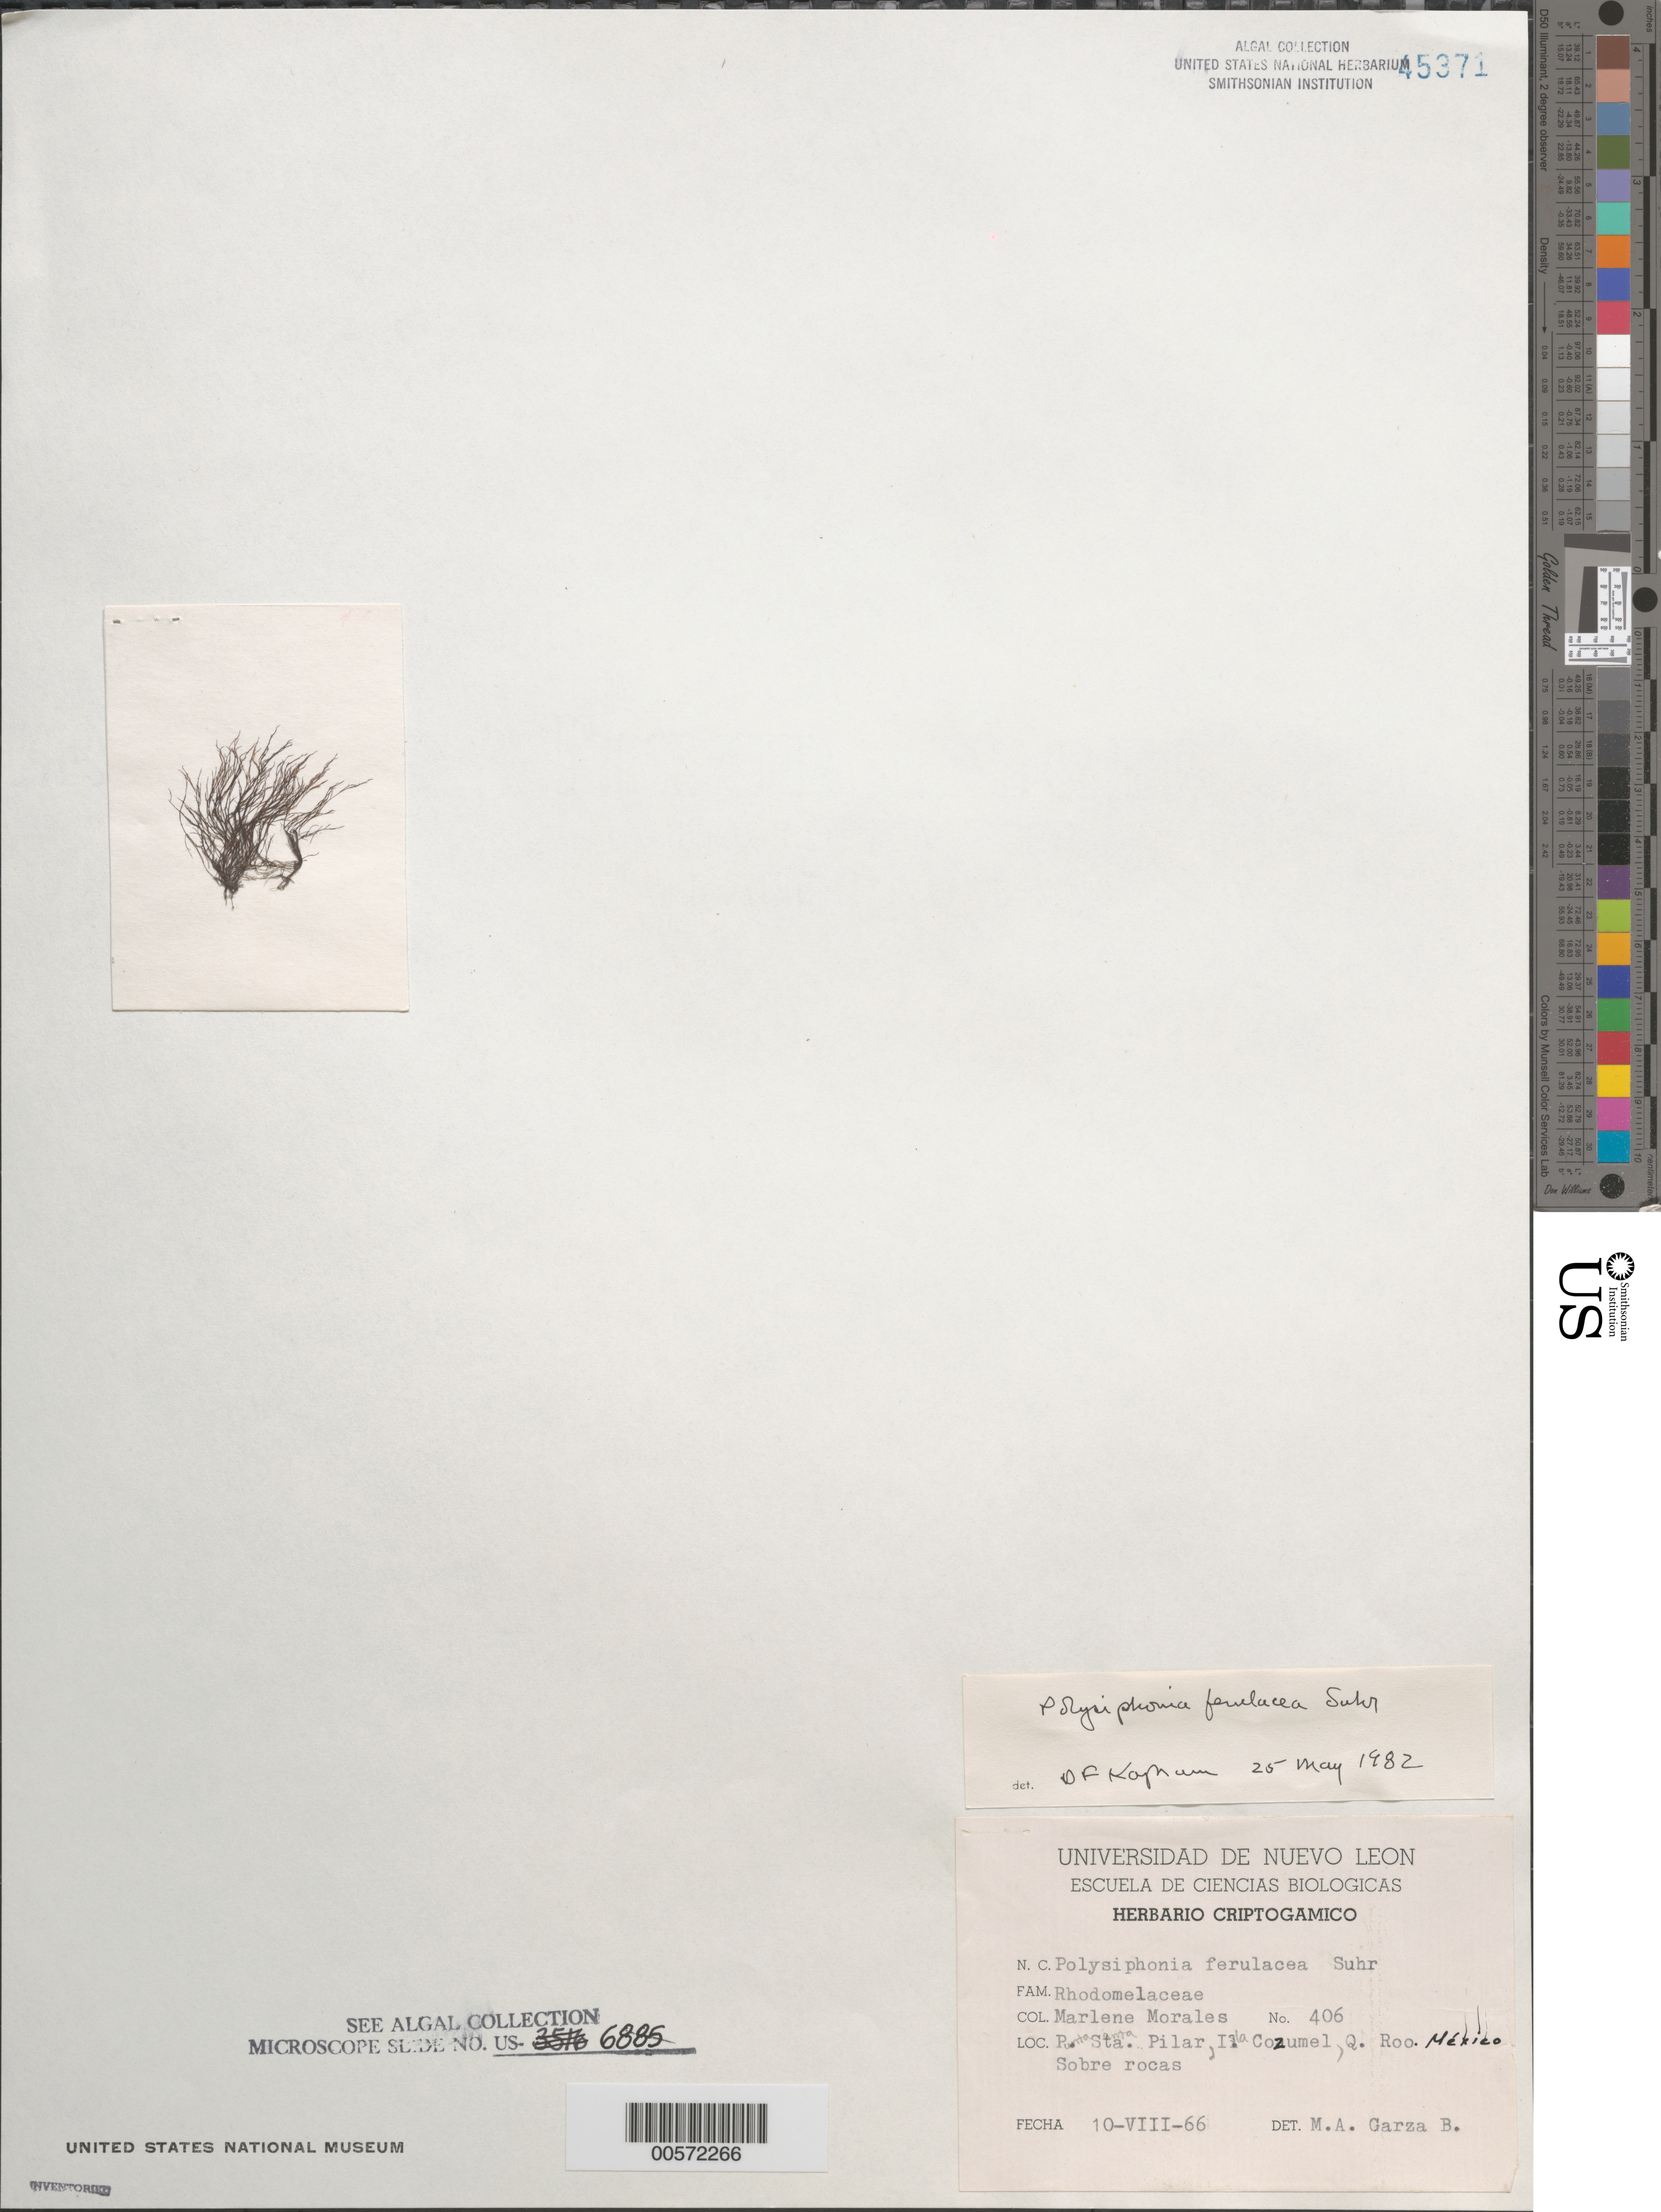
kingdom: Plantae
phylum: Rhodophyta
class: Florideophyceae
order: Ceramiales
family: Rhodomelaceae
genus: Melanothamnus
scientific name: Melanothamnus ferulaceus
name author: (Suhr ex J. Agardh) Diaz-Tapia & Maggs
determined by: Algae name updating Project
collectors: M. Morales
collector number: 406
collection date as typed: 10 Aug 1966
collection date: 1966-08-10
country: Mexico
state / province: Quintana Roo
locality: Punta santa pilar, isla cozumel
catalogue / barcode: US 45371